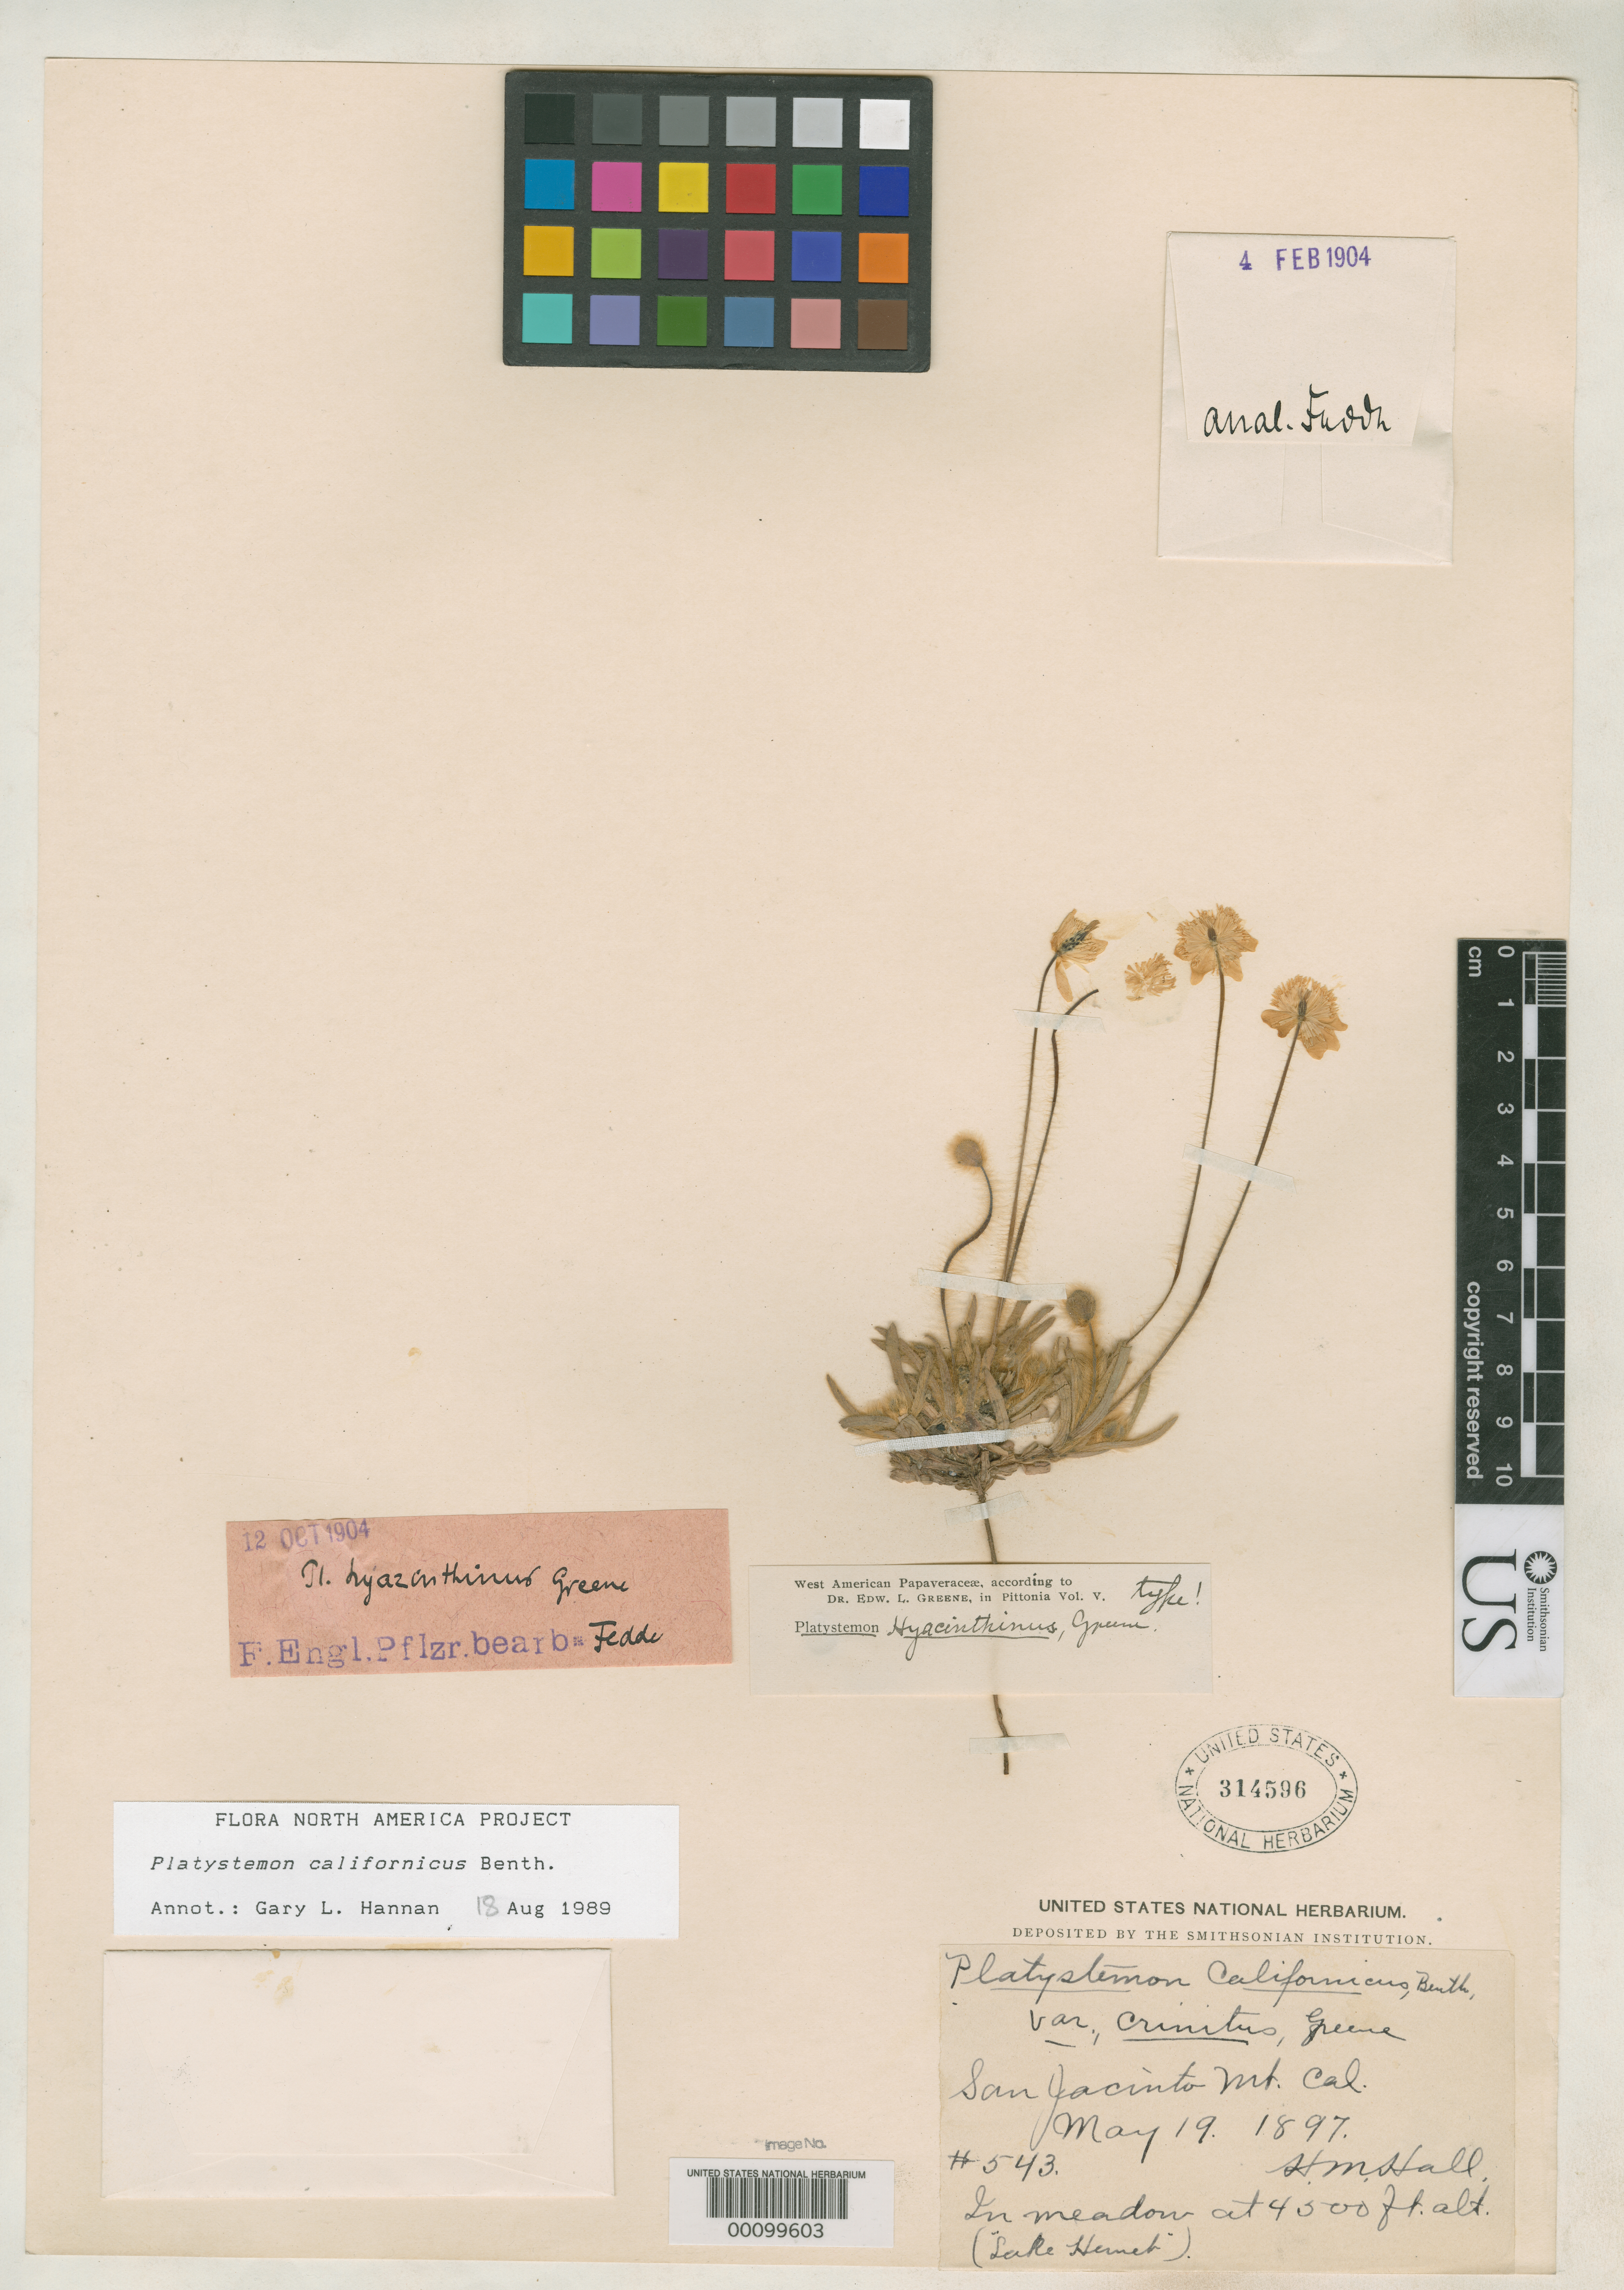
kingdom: Plantae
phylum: Tracheophyta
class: Magnoliopsida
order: Ranunculales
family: Papaveraceae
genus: Platystemon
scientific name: Platystemon hyacinthinus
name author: Greene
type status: Holotype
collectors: H. M. Hall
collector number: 543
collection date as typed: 19 May 1897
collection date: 1897-05-19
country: United States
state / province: California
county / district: Riverside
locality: San Jacinto Mountain, Lake Hernet.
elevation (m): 1372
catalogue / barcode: US 314596